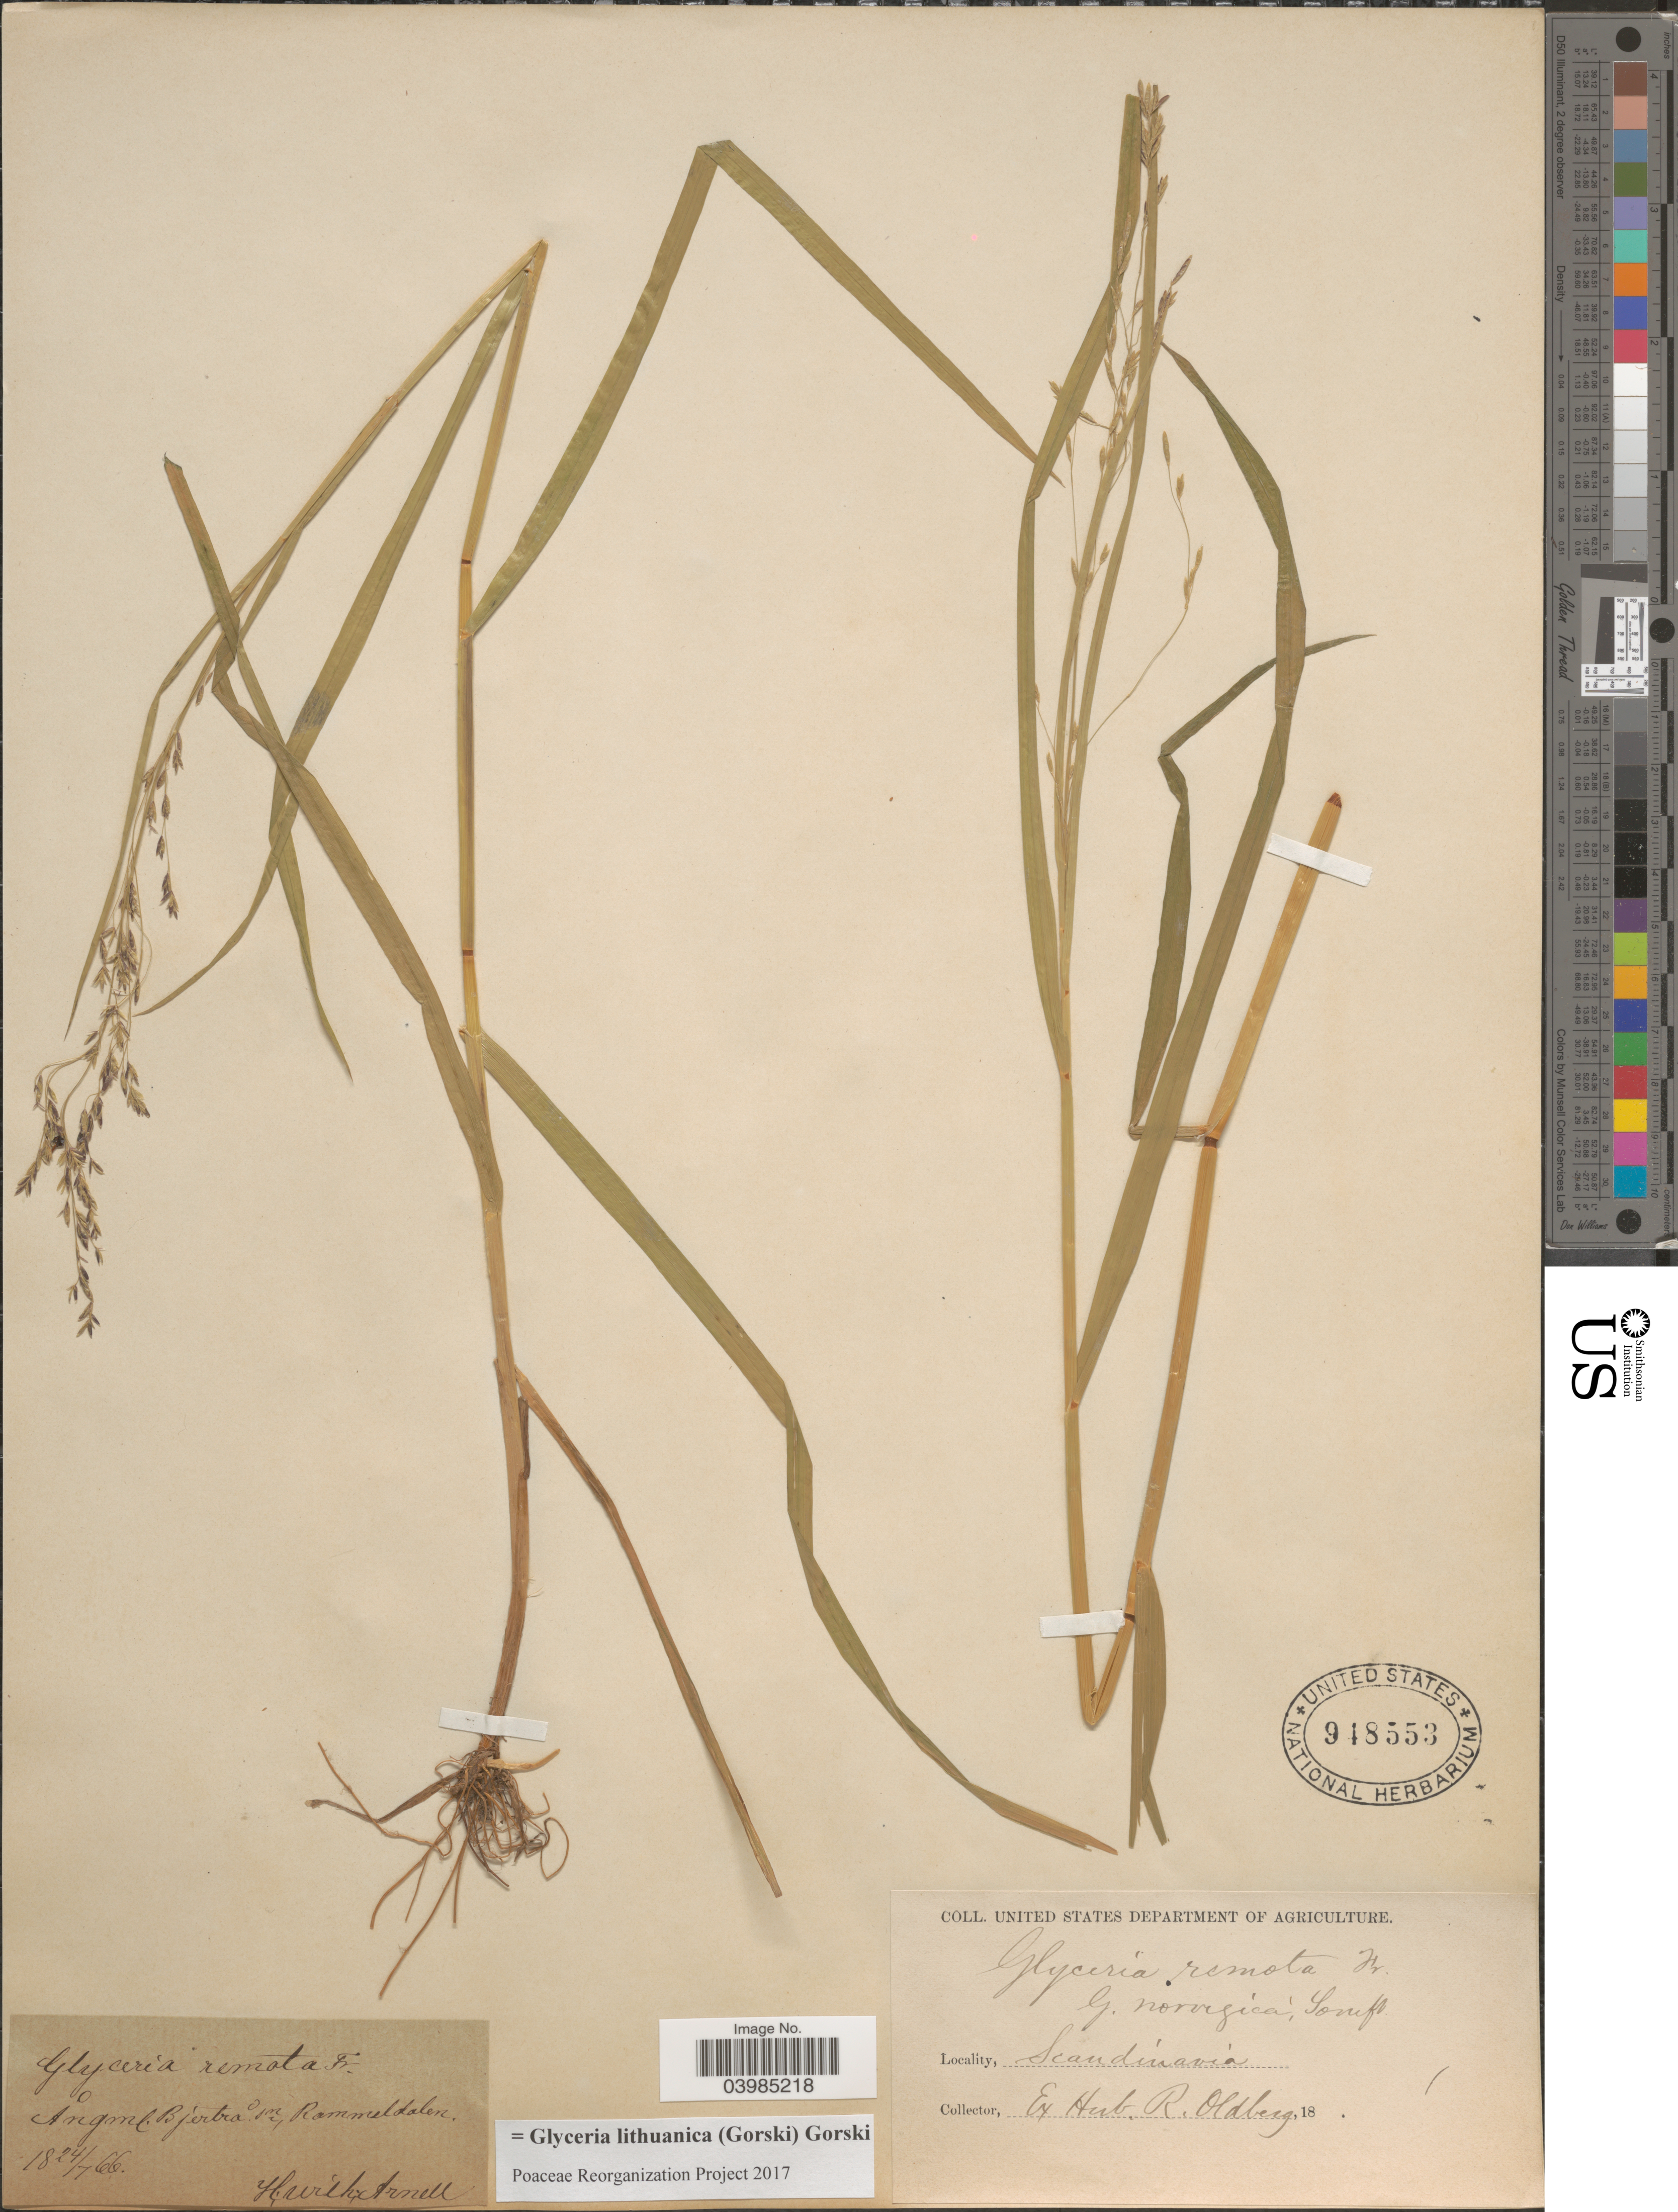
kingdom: Plantae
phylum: Tracheophyta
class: Liliopsida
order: Poales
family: Poaceae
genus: Glyceria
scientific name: Glyceria lithuanica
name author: (Gorski) Gorski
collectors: H. W. Arnell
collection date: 1866-07-24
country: Norway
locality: Ångml. Bjertra ºsm, Rommeldalen.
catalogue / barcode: US 948553